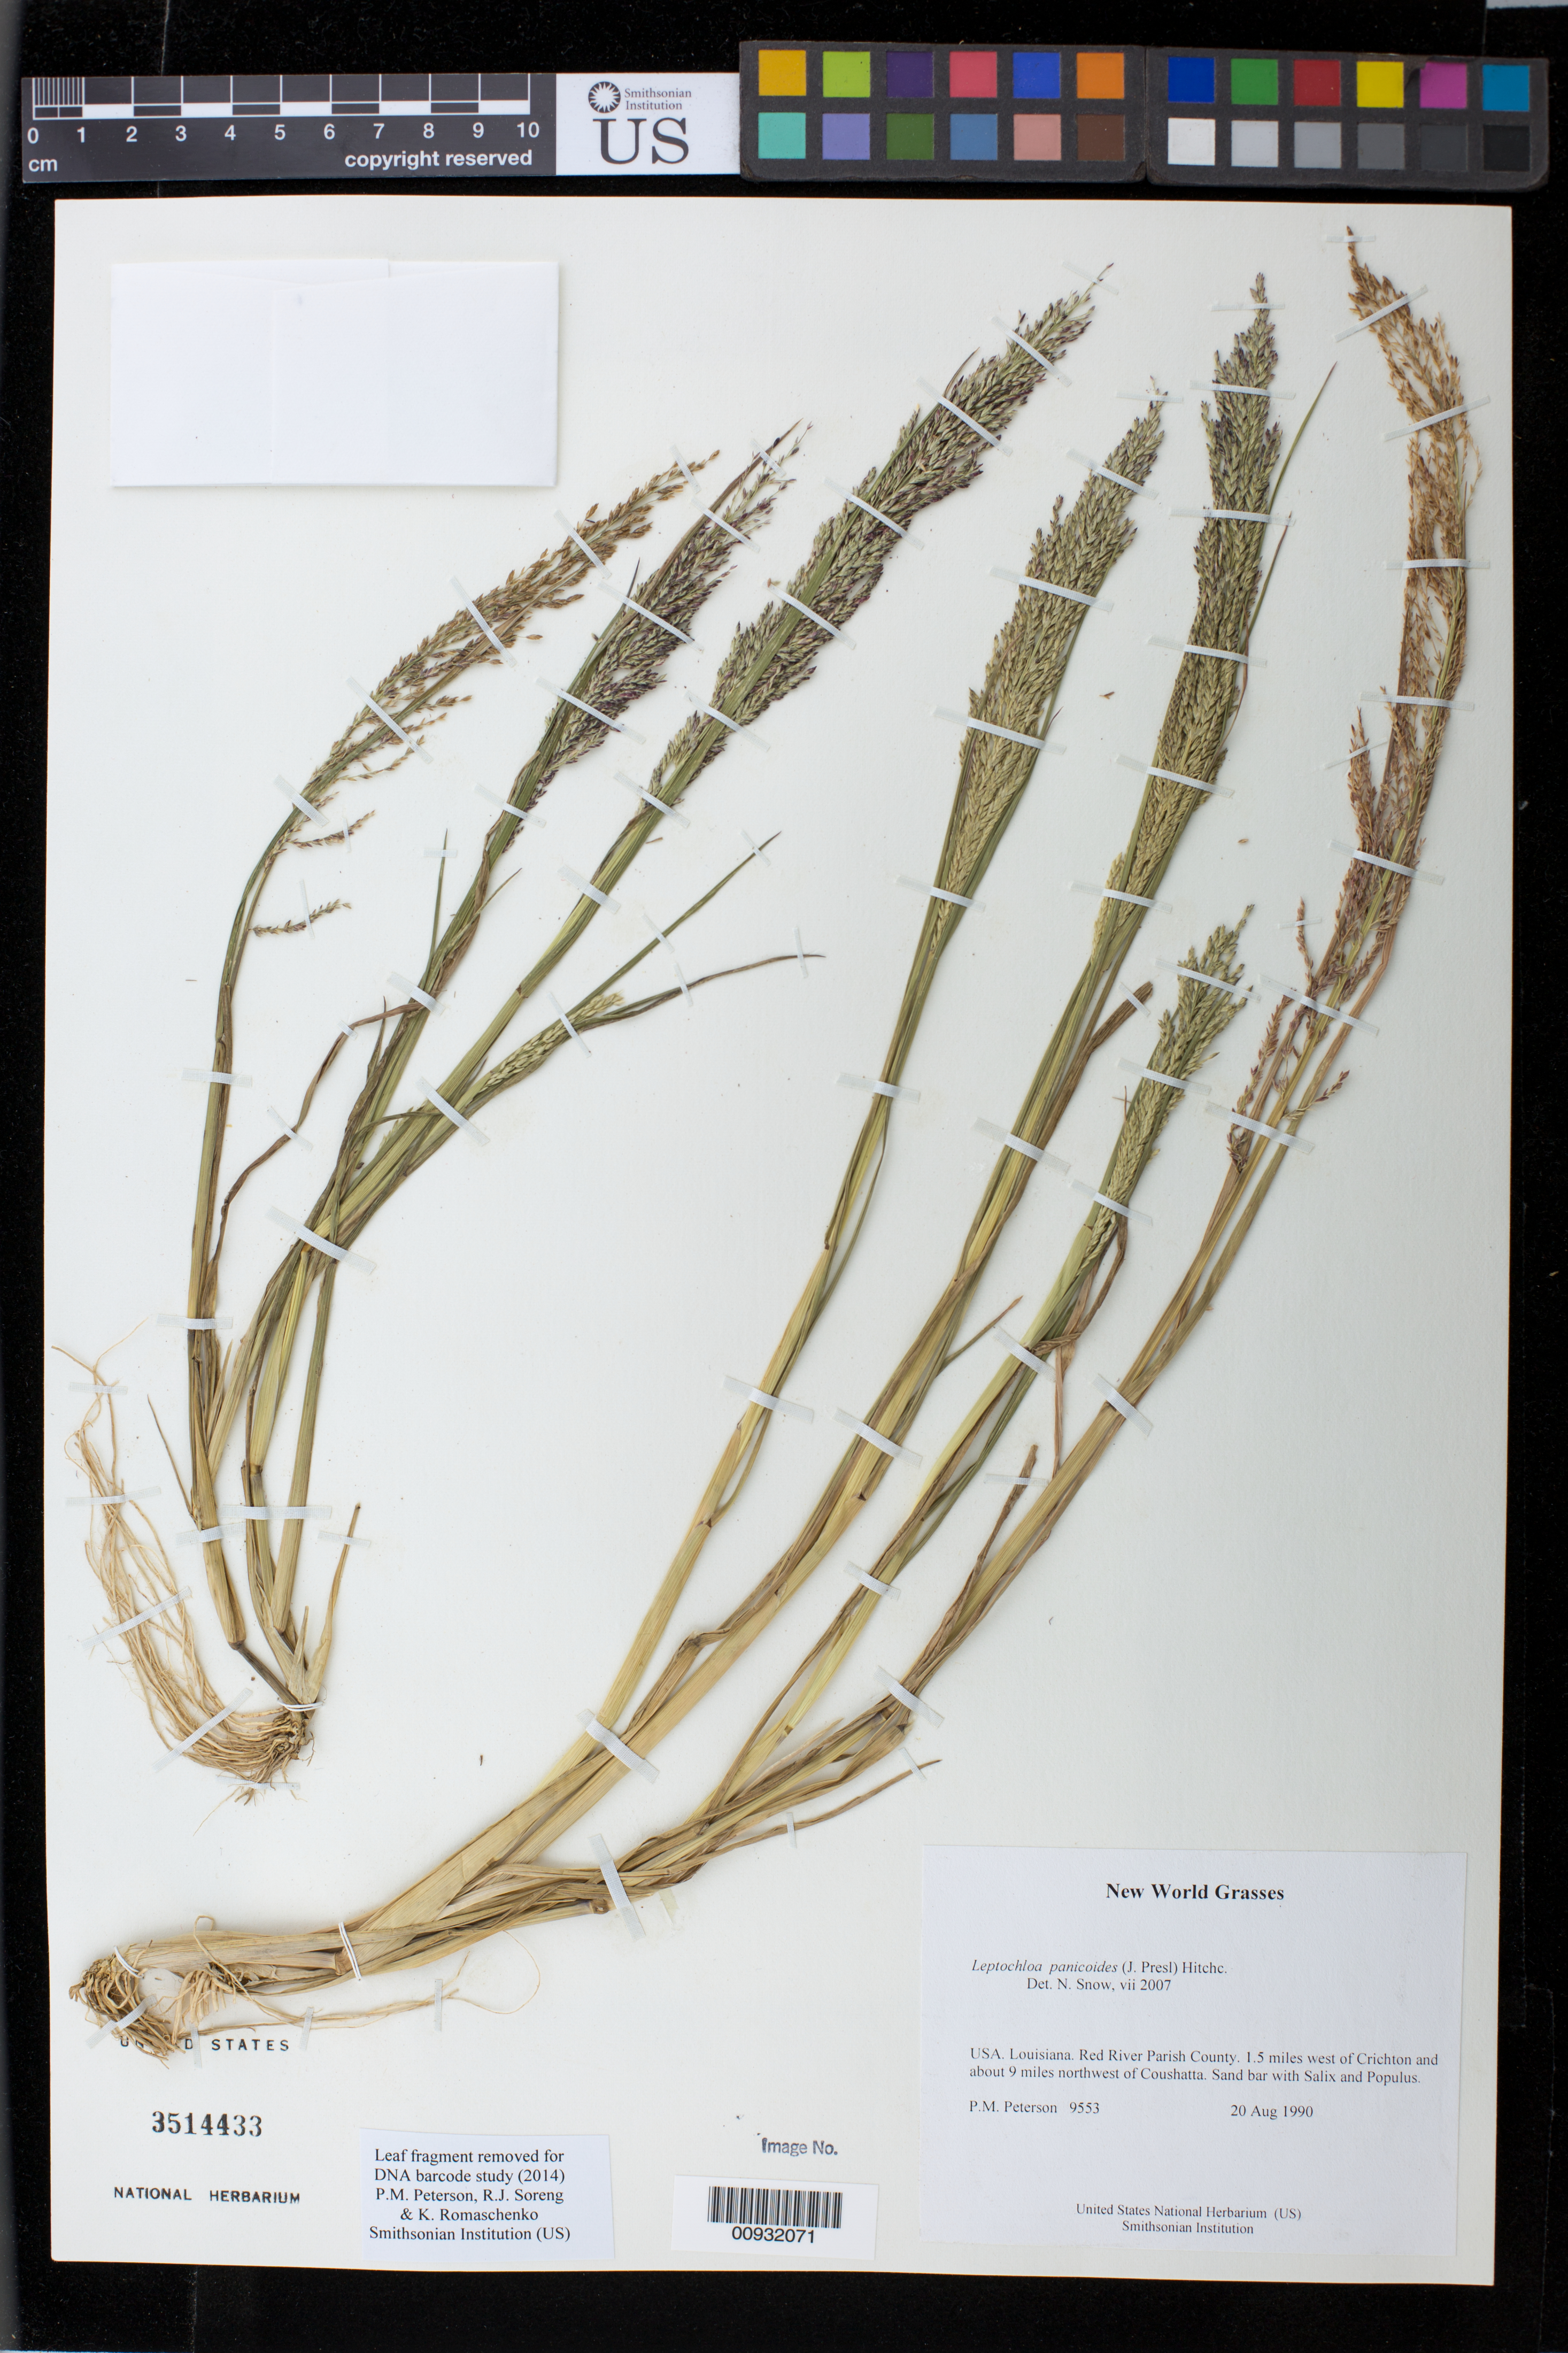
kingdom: Plantae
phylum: Tracheophyta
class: Liliopsida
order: Poales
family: Poaceae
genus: Leptochloa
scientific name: Leptochloa panicoides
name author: (J. Presl) Hitchc.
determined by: Snow, N. W.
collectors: P. M. Peterson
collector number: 09553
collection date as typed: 20 Aug 1990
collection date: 1990-08-20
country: United States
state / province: Louisiana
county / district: Red River Parish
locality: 1.5 miles west of Crichton and about 9 miles northwest of Coushatta.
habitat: Sand bar with Salix and Populus.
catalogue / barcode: US 3514433